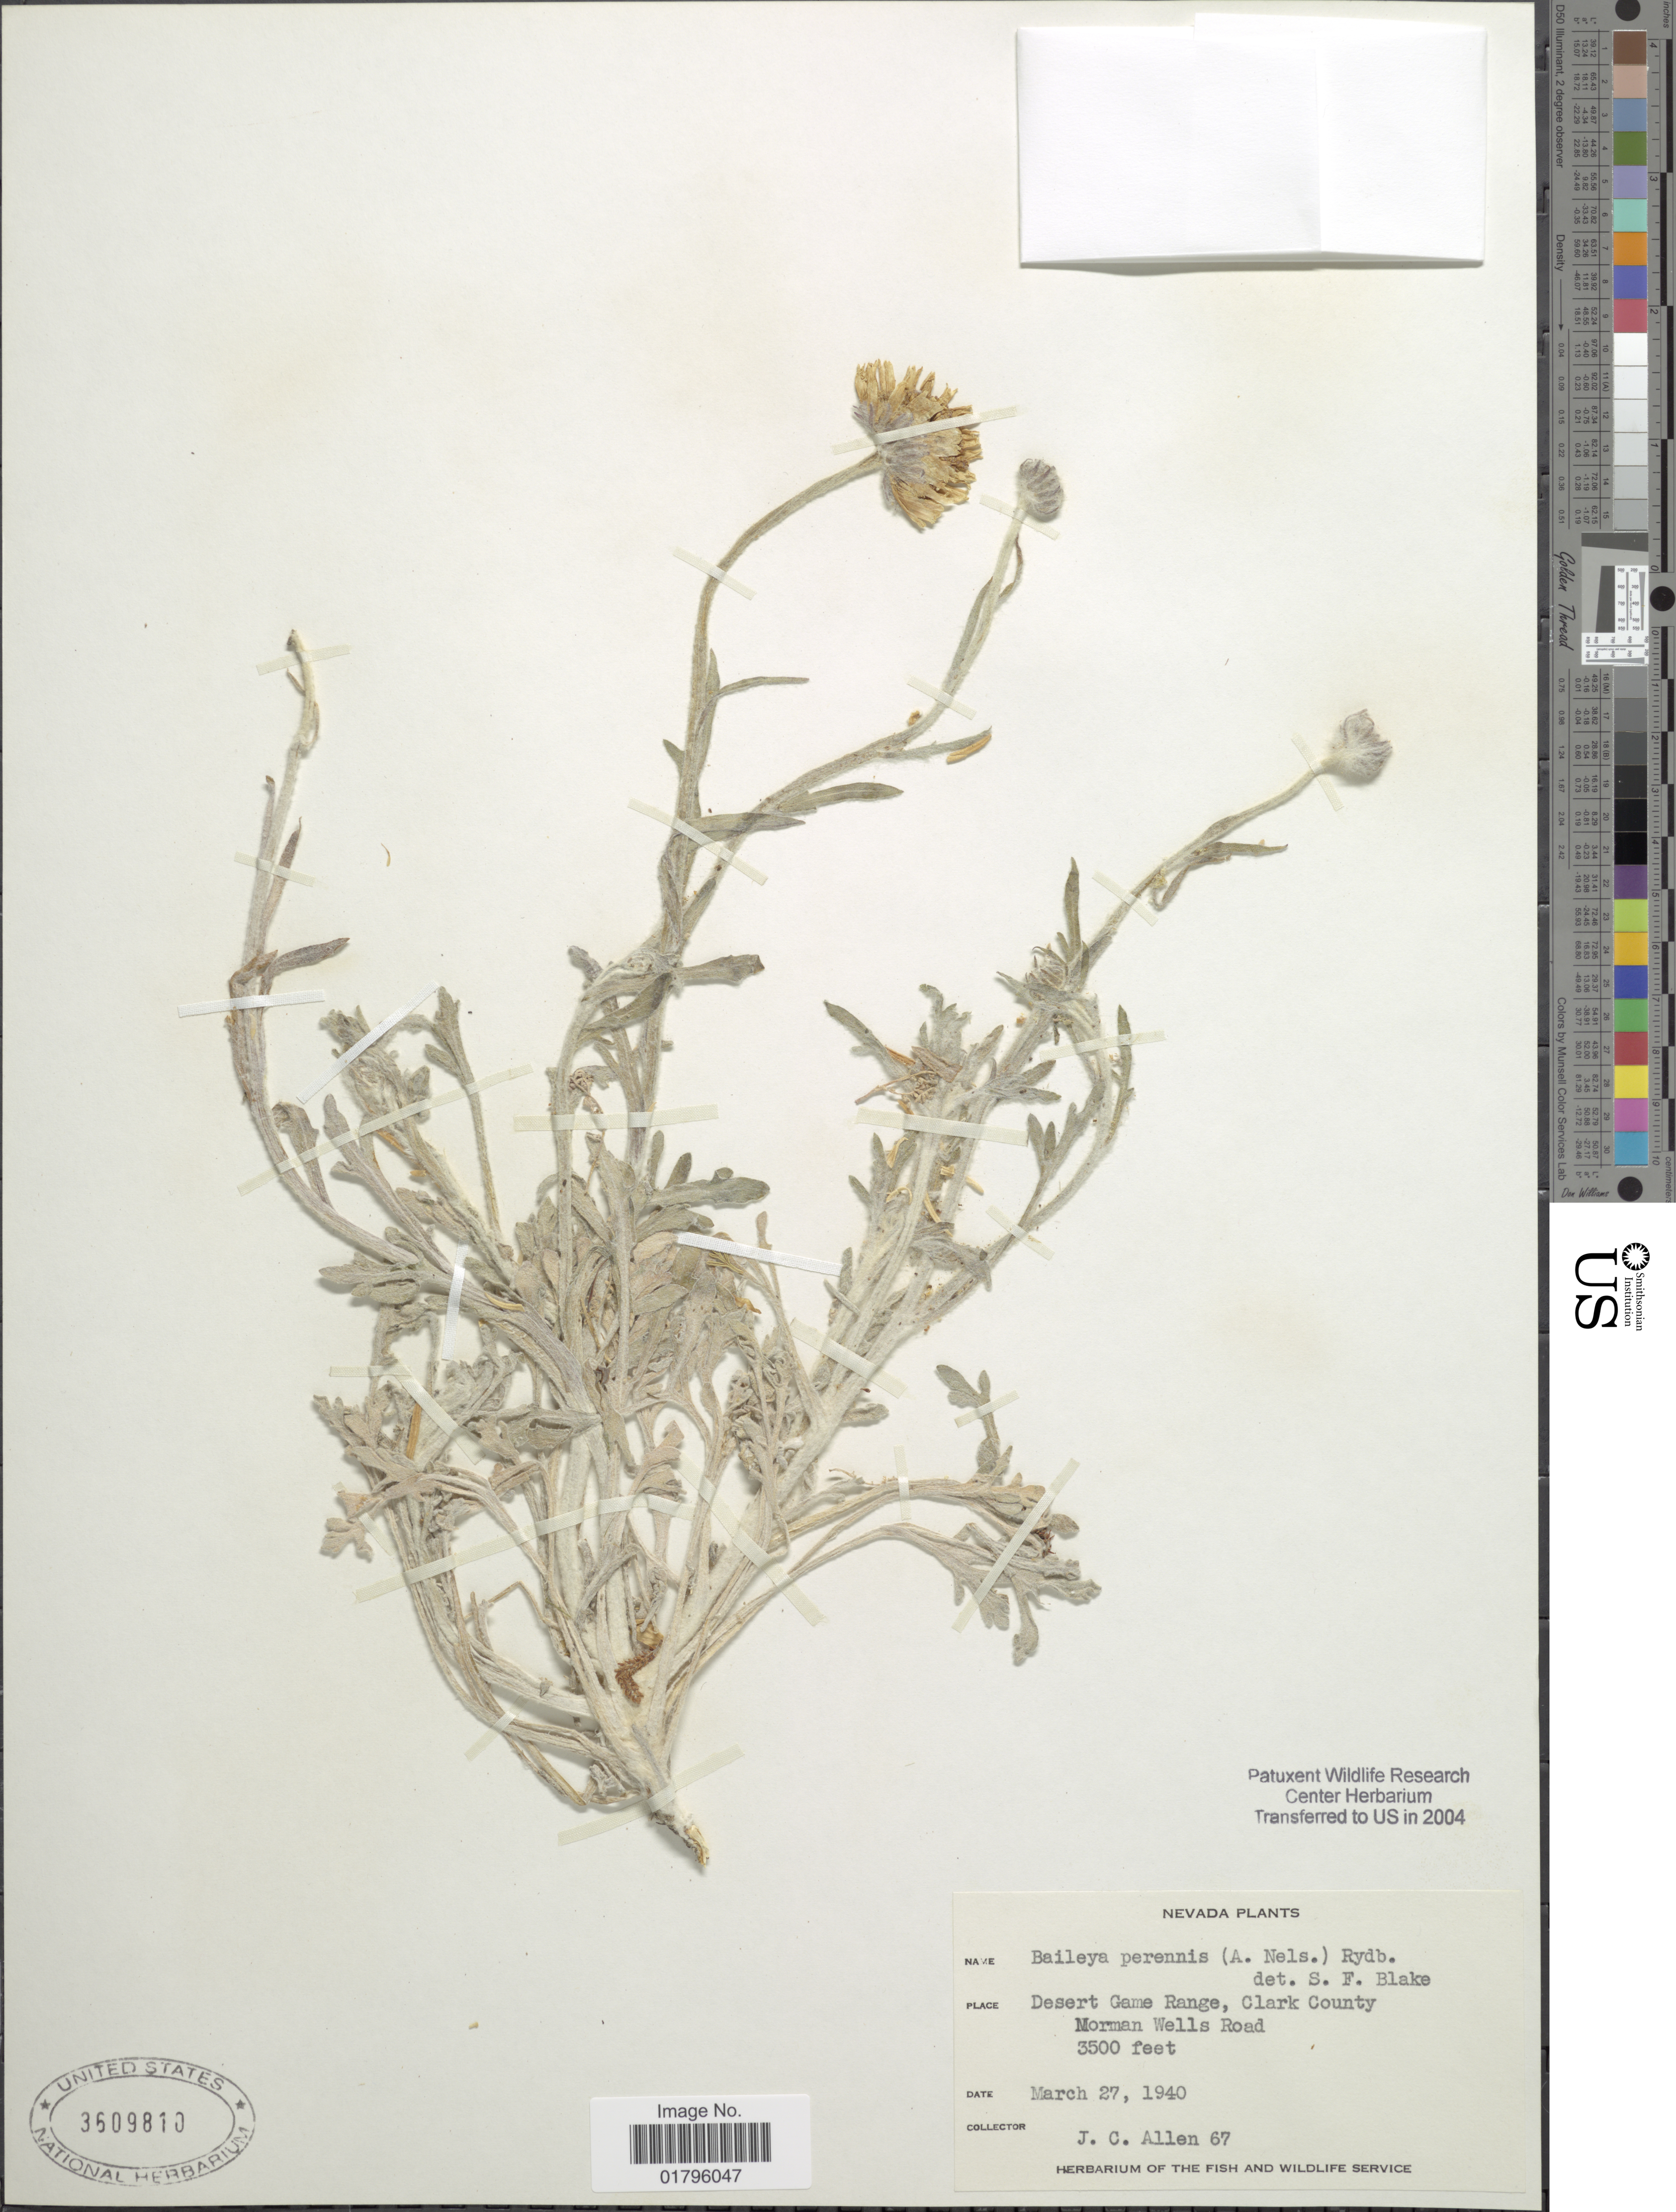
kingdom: Plantae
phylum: Tracheophyta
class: Magnoliopsida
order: Asterales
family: Asteraceae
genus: Baileya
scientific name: Baileya perennis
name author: (A. Nelson) Rydb.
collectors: J. C. Allen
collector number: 67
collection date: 1940-03-27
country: United States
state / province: Nevada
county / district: Clark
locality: Morman Wells Road, Desert Game Range, Clark County.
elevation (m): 1067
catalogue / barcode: US 3609810